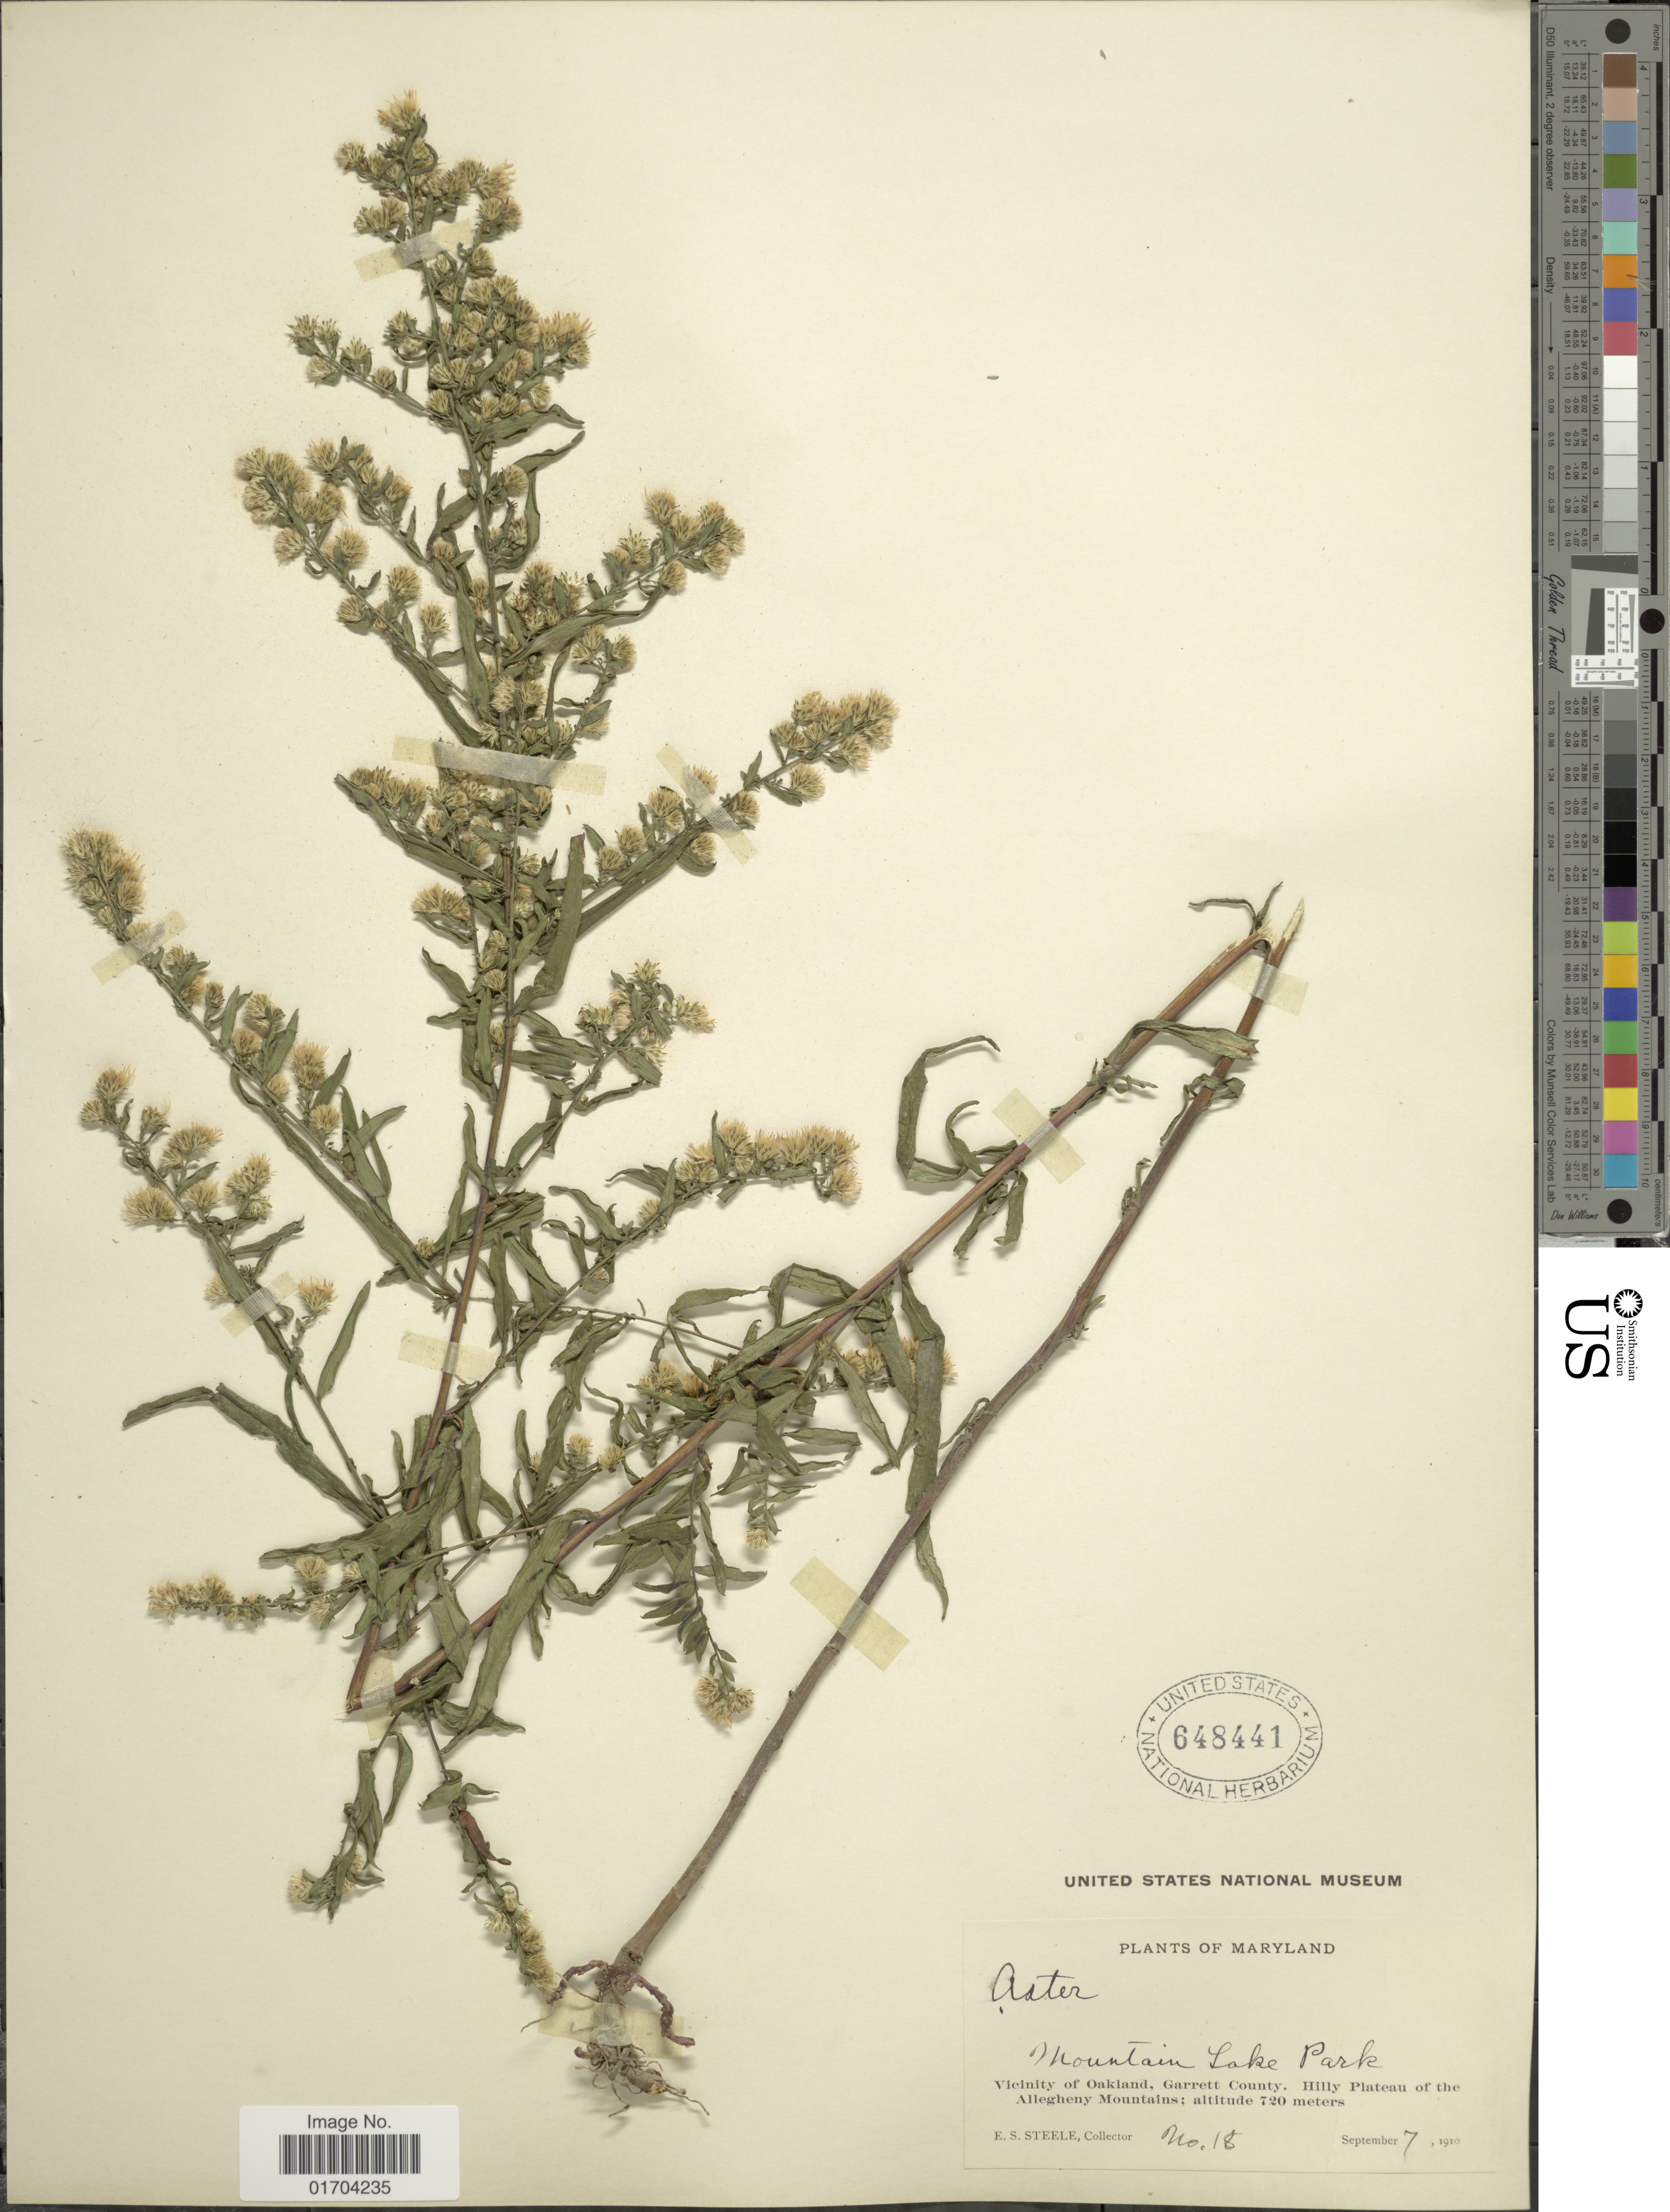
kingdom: Plantae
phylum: Tracheophyta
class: Magnoliopsida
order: Asterales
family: Asteraceae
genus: Symphyotrichum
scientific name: Symphyotrichum sp.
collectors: E. Steele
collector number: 18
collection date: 1910-09-07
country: United States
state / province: Maryland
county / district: Garrett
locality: Mountain Lake Park, Vicinity of Oakland, Garrett County. Hilly Plateau of the Allegheny Mountains.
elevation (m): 720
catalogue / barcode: US 648441